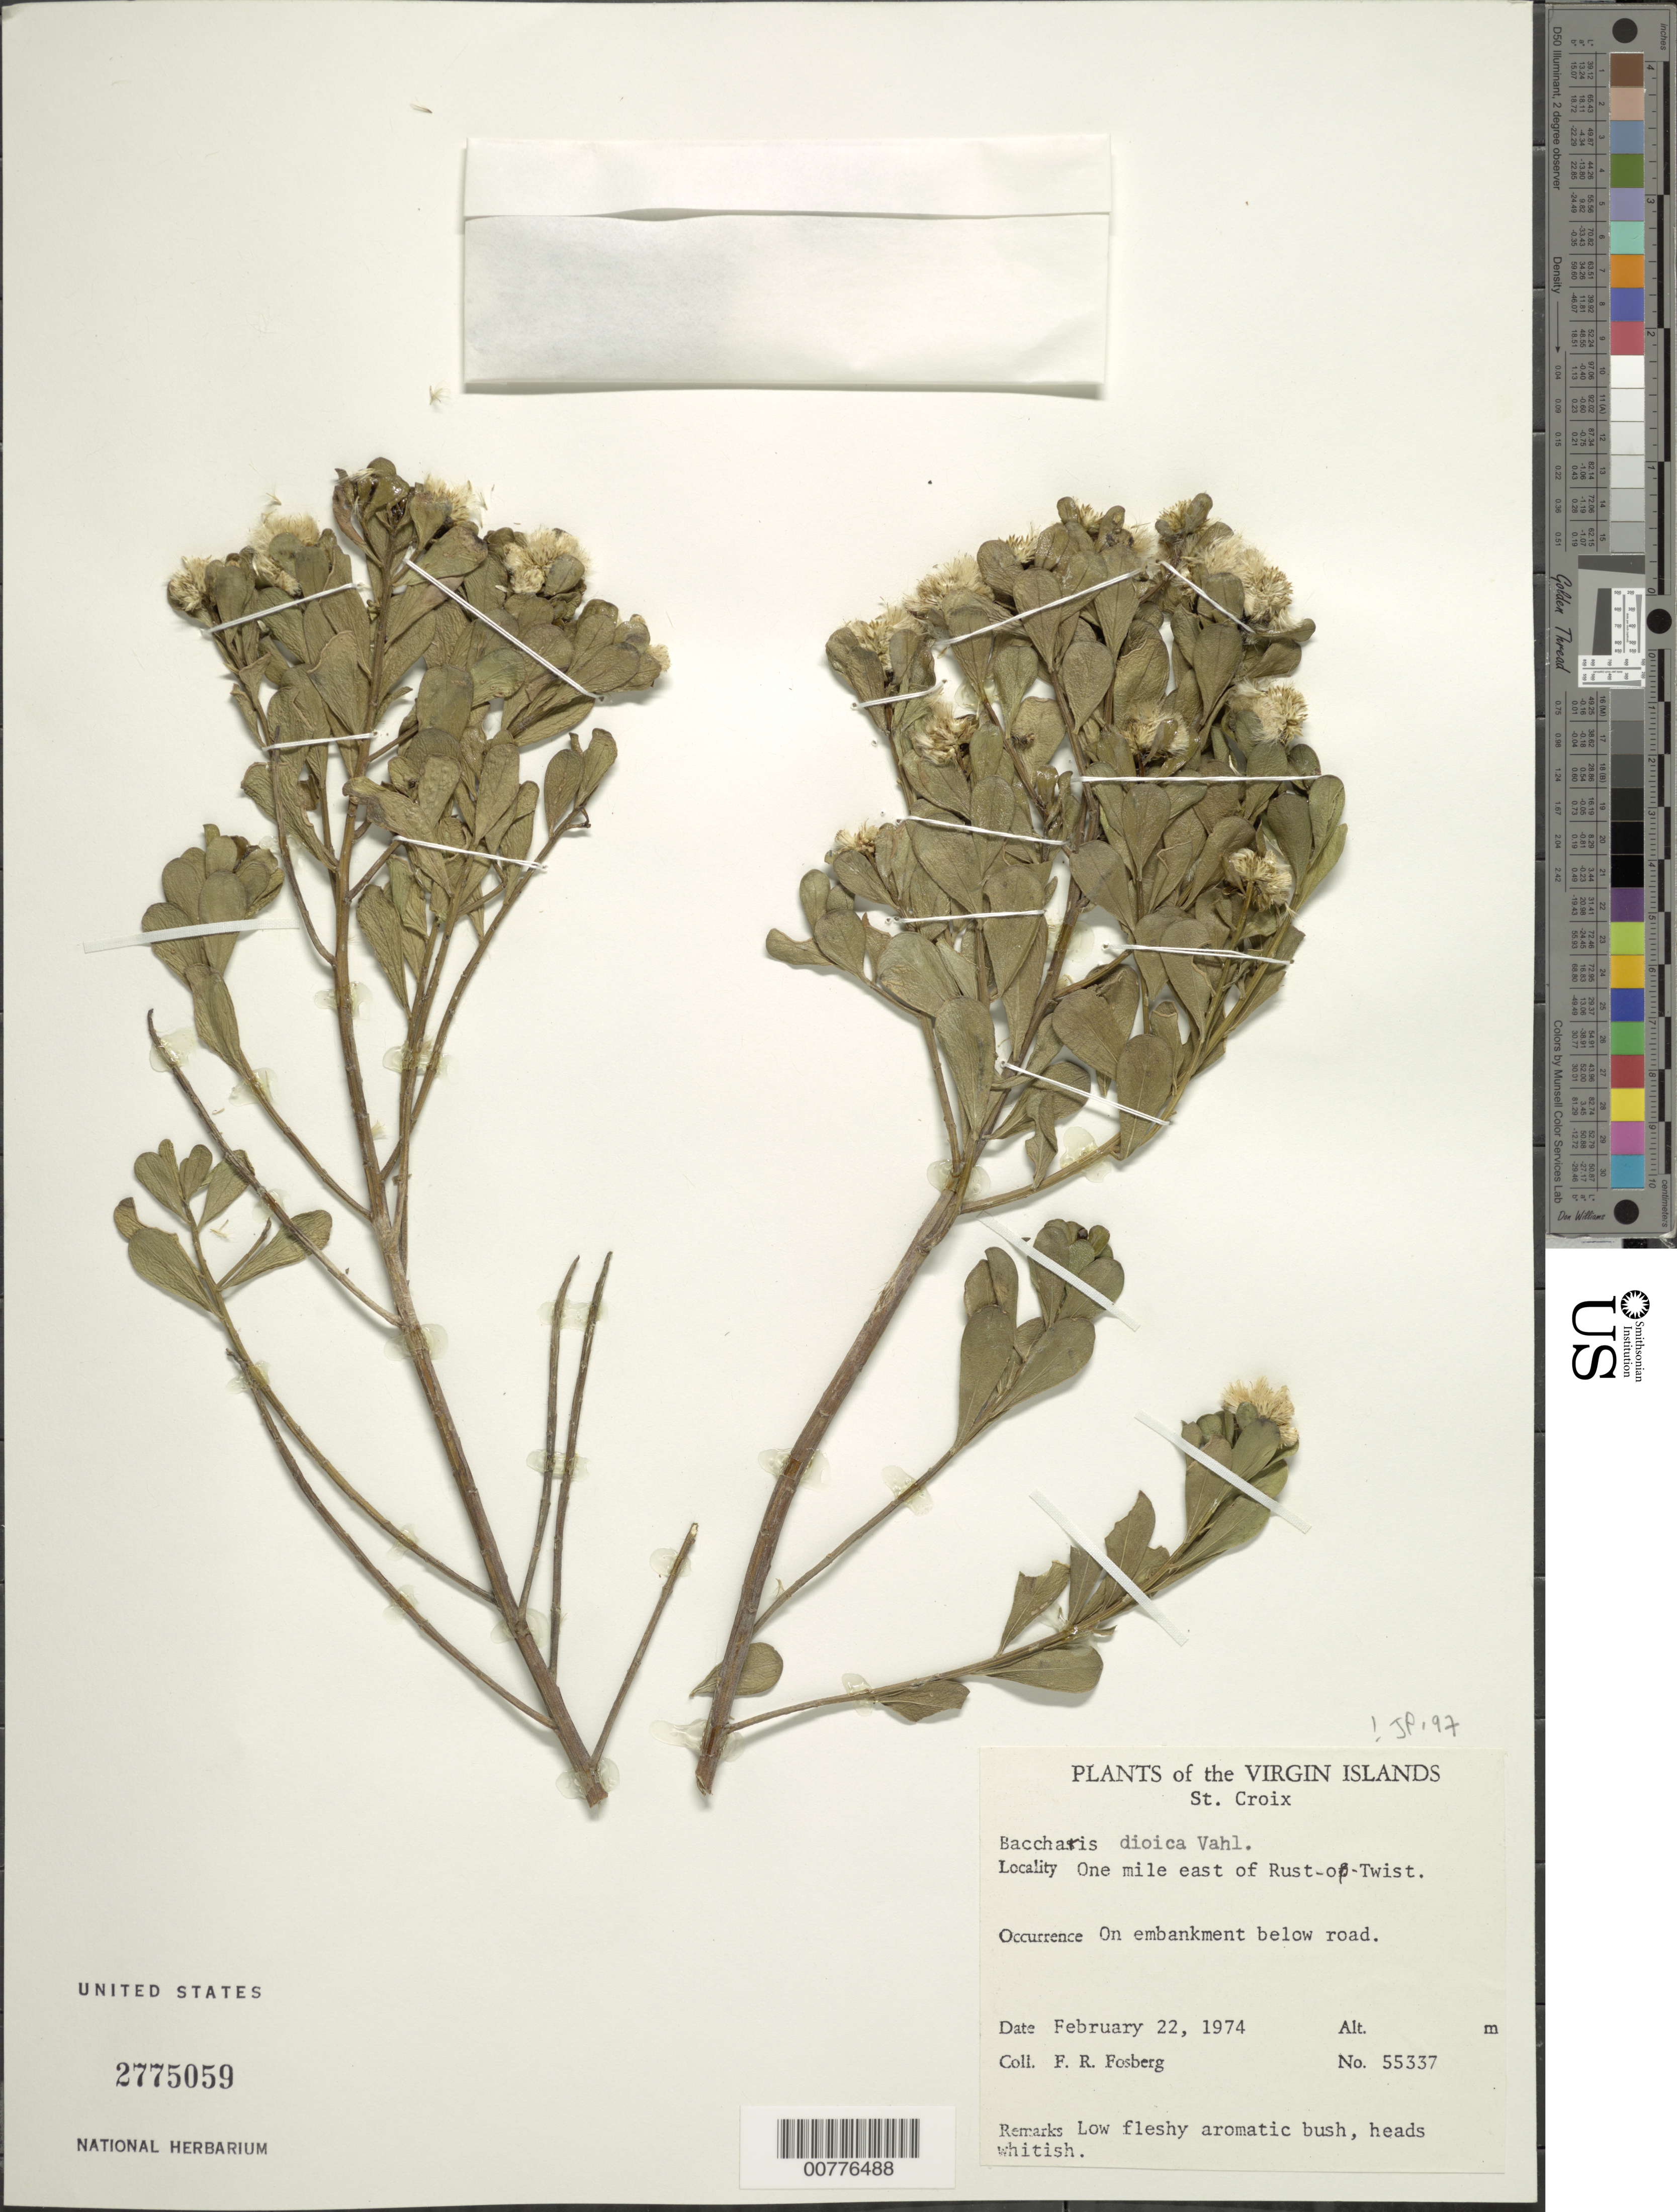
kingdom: Plantae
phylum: Tracheophyta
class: Magnoliopsida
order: Asterales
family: Asteraceae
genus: Baccharis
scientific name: Baccharis dioica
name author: Vahl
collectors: F. R. Fosberg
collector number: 55337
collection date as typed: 22 Feb 1974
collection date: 1974-02-22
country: U.S. Virgin Islands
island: St. Croix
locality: One mile east of Rust-of-Twist. On embankment below road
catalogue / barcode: US 2775059